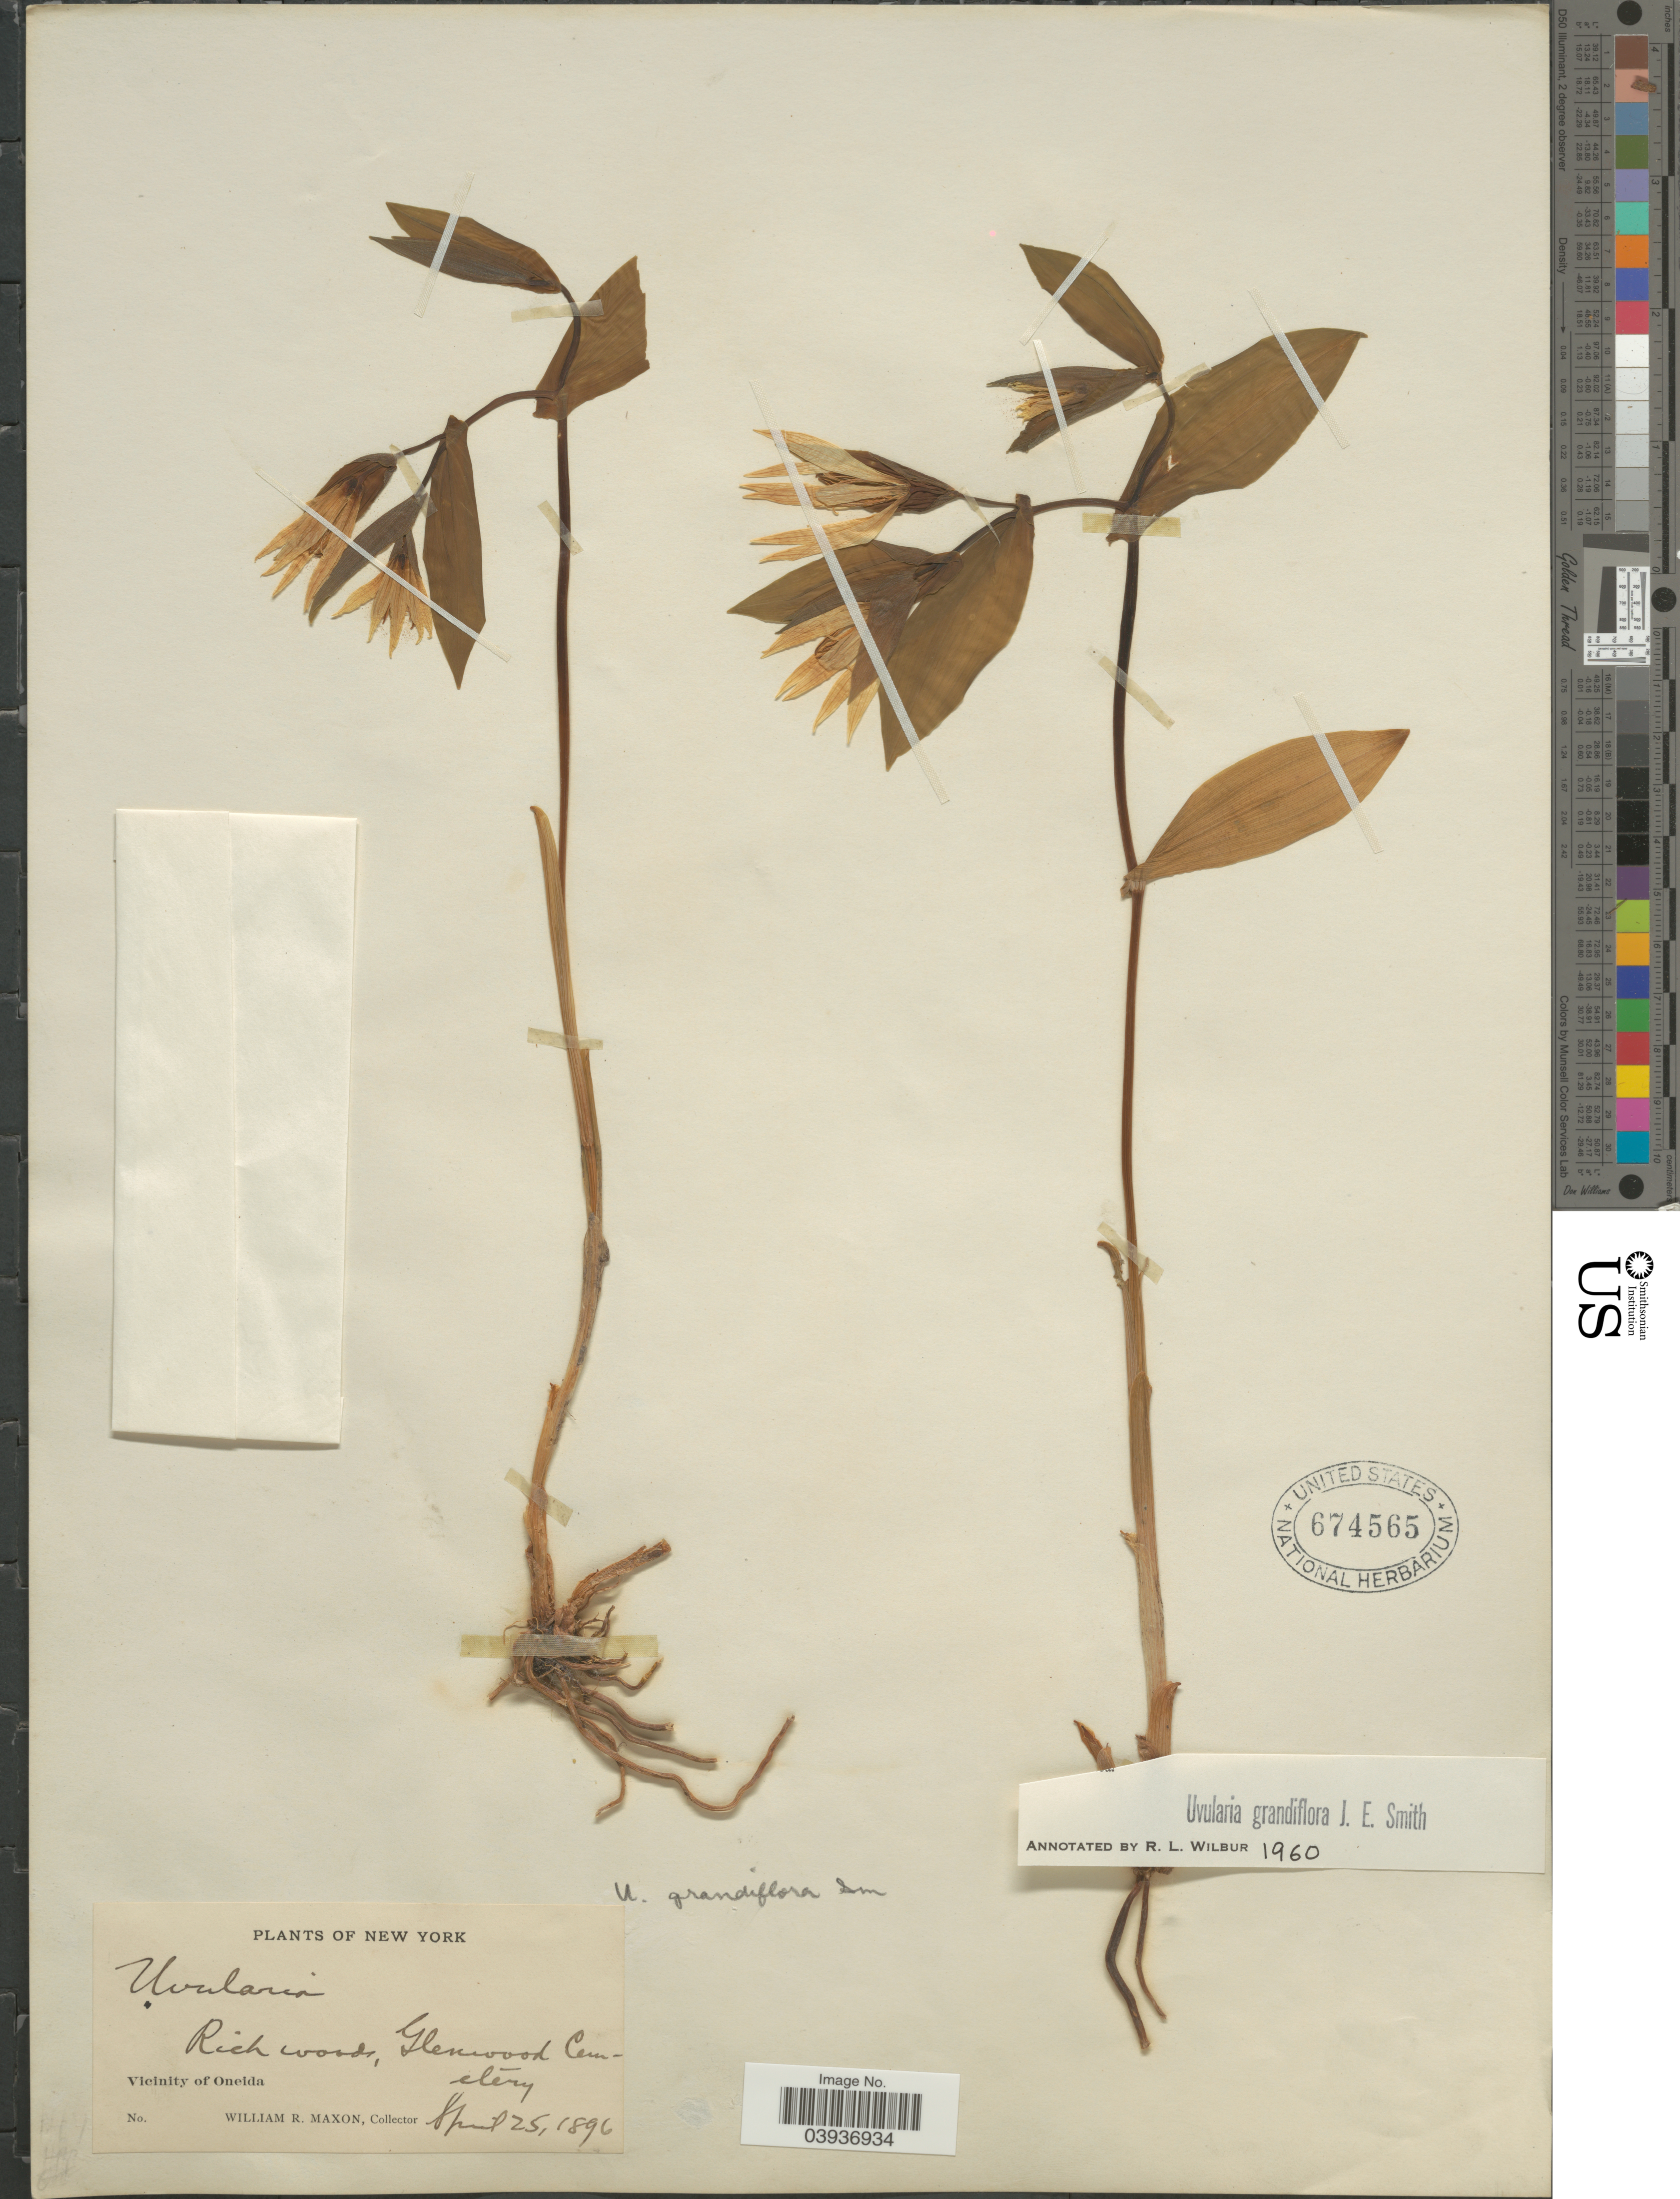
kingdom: Plantae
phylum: Tracheophyta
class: Liliopsida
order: Liliales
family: Colchicaceae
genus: Uvularia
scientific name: Uvularia grandiflora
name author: Sm.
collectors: W. R. Maxon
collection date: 1896-04-25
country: United States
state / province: New York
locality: Glenwood Cemetery. Vicinity of Oneida.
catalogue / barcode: US 674565